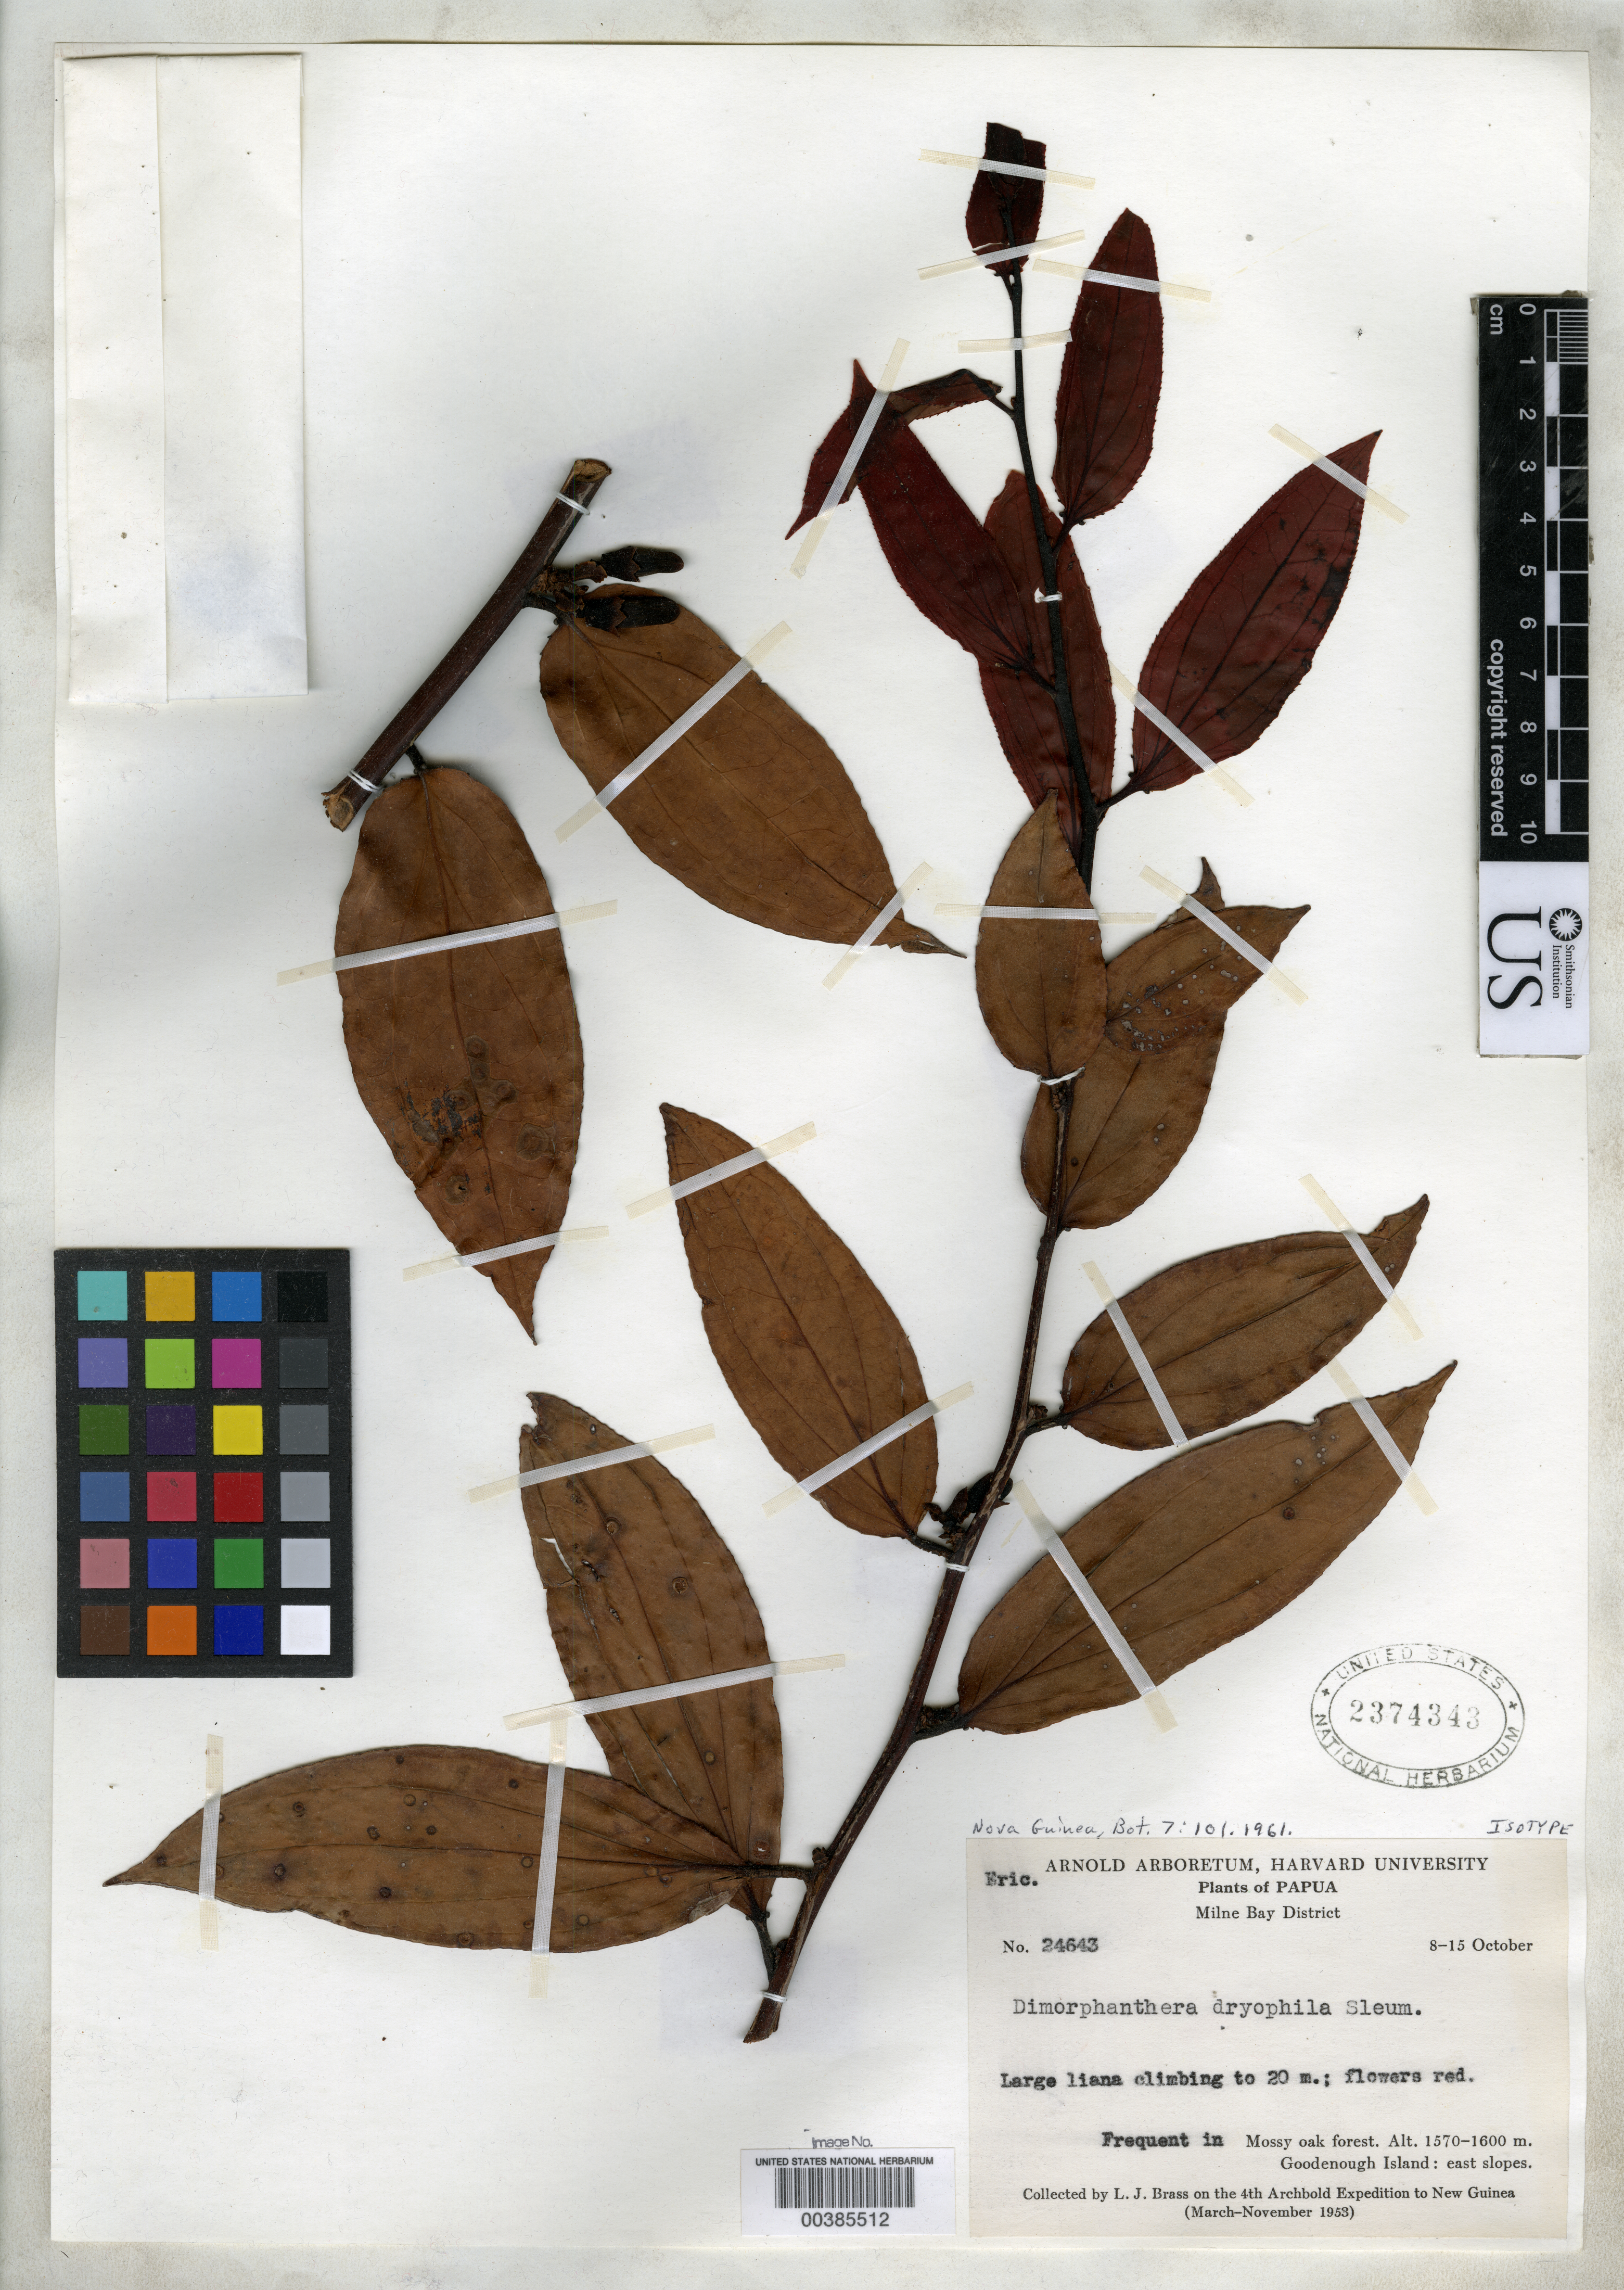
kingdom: Plantae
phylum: Tracheophyta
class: Magnoliopsida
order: Ericales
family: Ericaceae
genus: Dimorphanthera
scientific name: Dimorphanthera dryophila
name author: Sleumer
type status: Isotype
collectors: L. J. Brass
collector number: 24643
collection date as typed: Mar 1953 to -- Nov 1953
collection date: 1953-03/1953-11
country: Papua New Guinea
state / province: Milne Bay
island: Goodenough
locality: E slopes.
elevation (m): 1570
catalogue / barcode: US 2374343